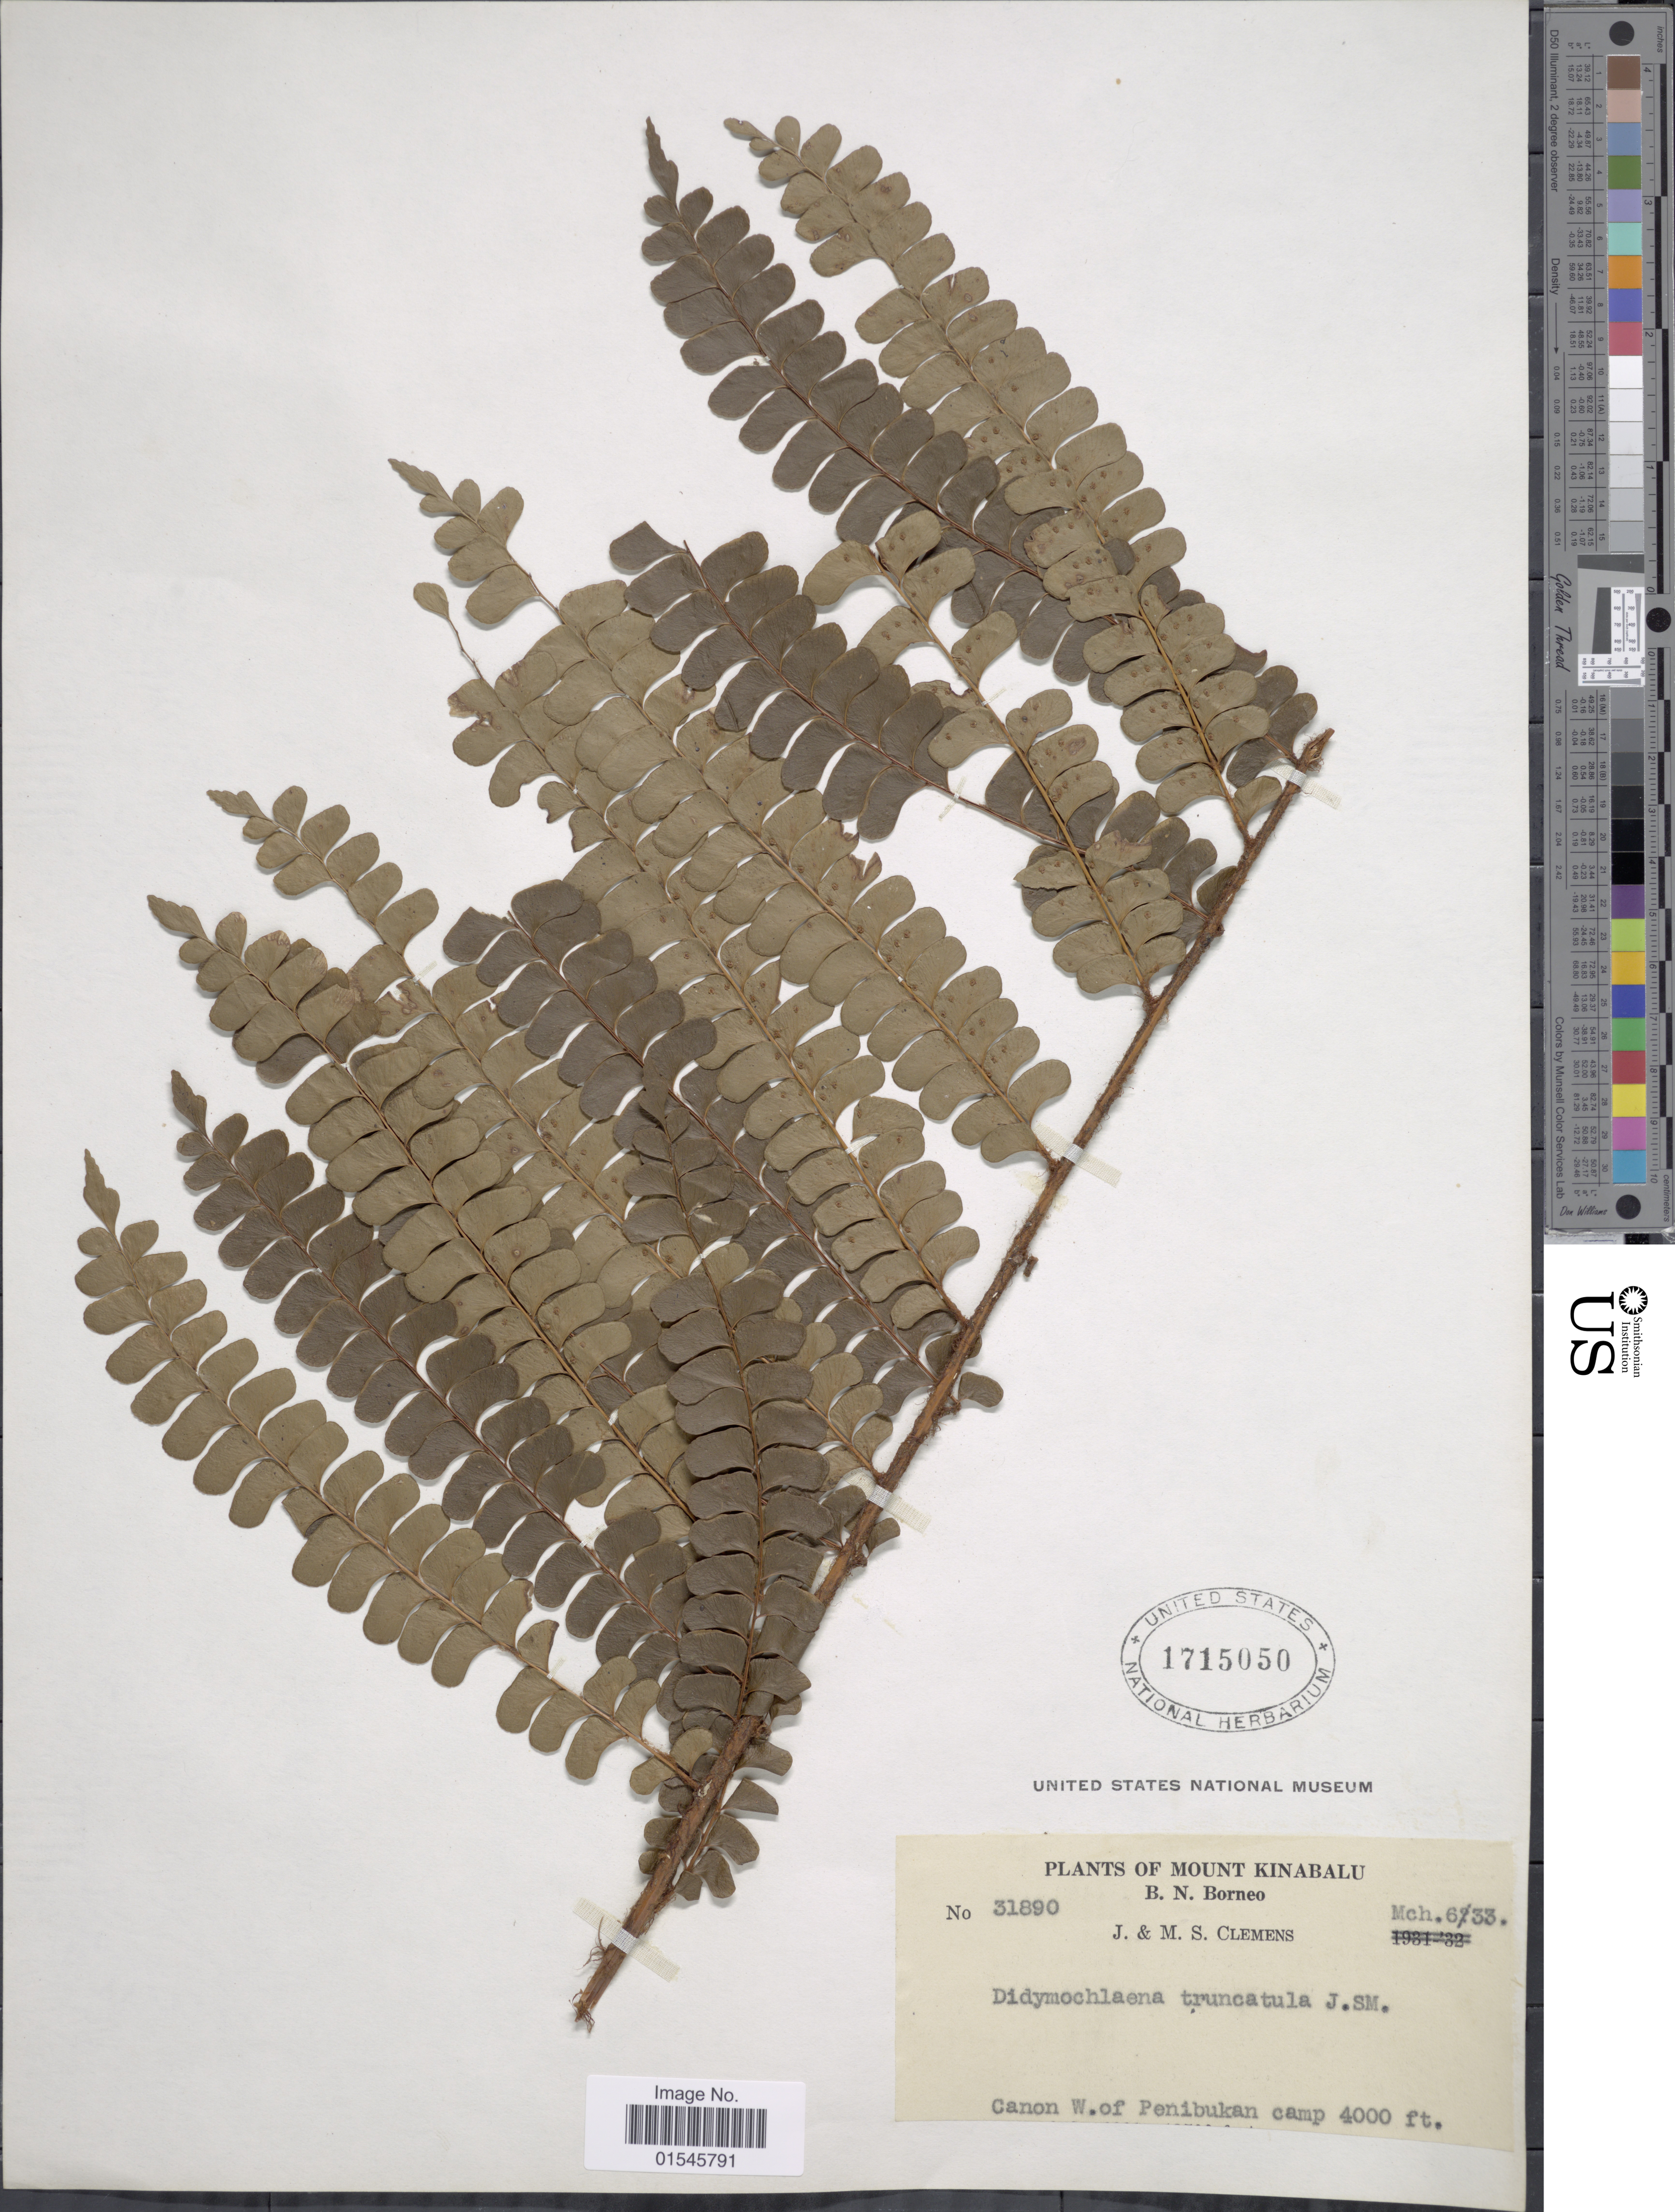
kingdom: Plantae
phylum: Tracheophyta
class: Polypodiopsida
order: Polypodiales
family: Didymochlaenaceae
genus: Didymochlaena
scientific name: Didymochlaena truncatula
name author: (Sw.) J. Sm.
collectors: J. Clemens & M. S. Clemens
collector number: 31890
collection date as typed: Transcribed d/m/y: 6/3/33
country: Malaysia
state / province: Sabah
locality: Mount Kinabalu, B.N. Borneo, canon W. of Penibukan camp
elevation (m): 1219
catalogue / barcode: US 1715050